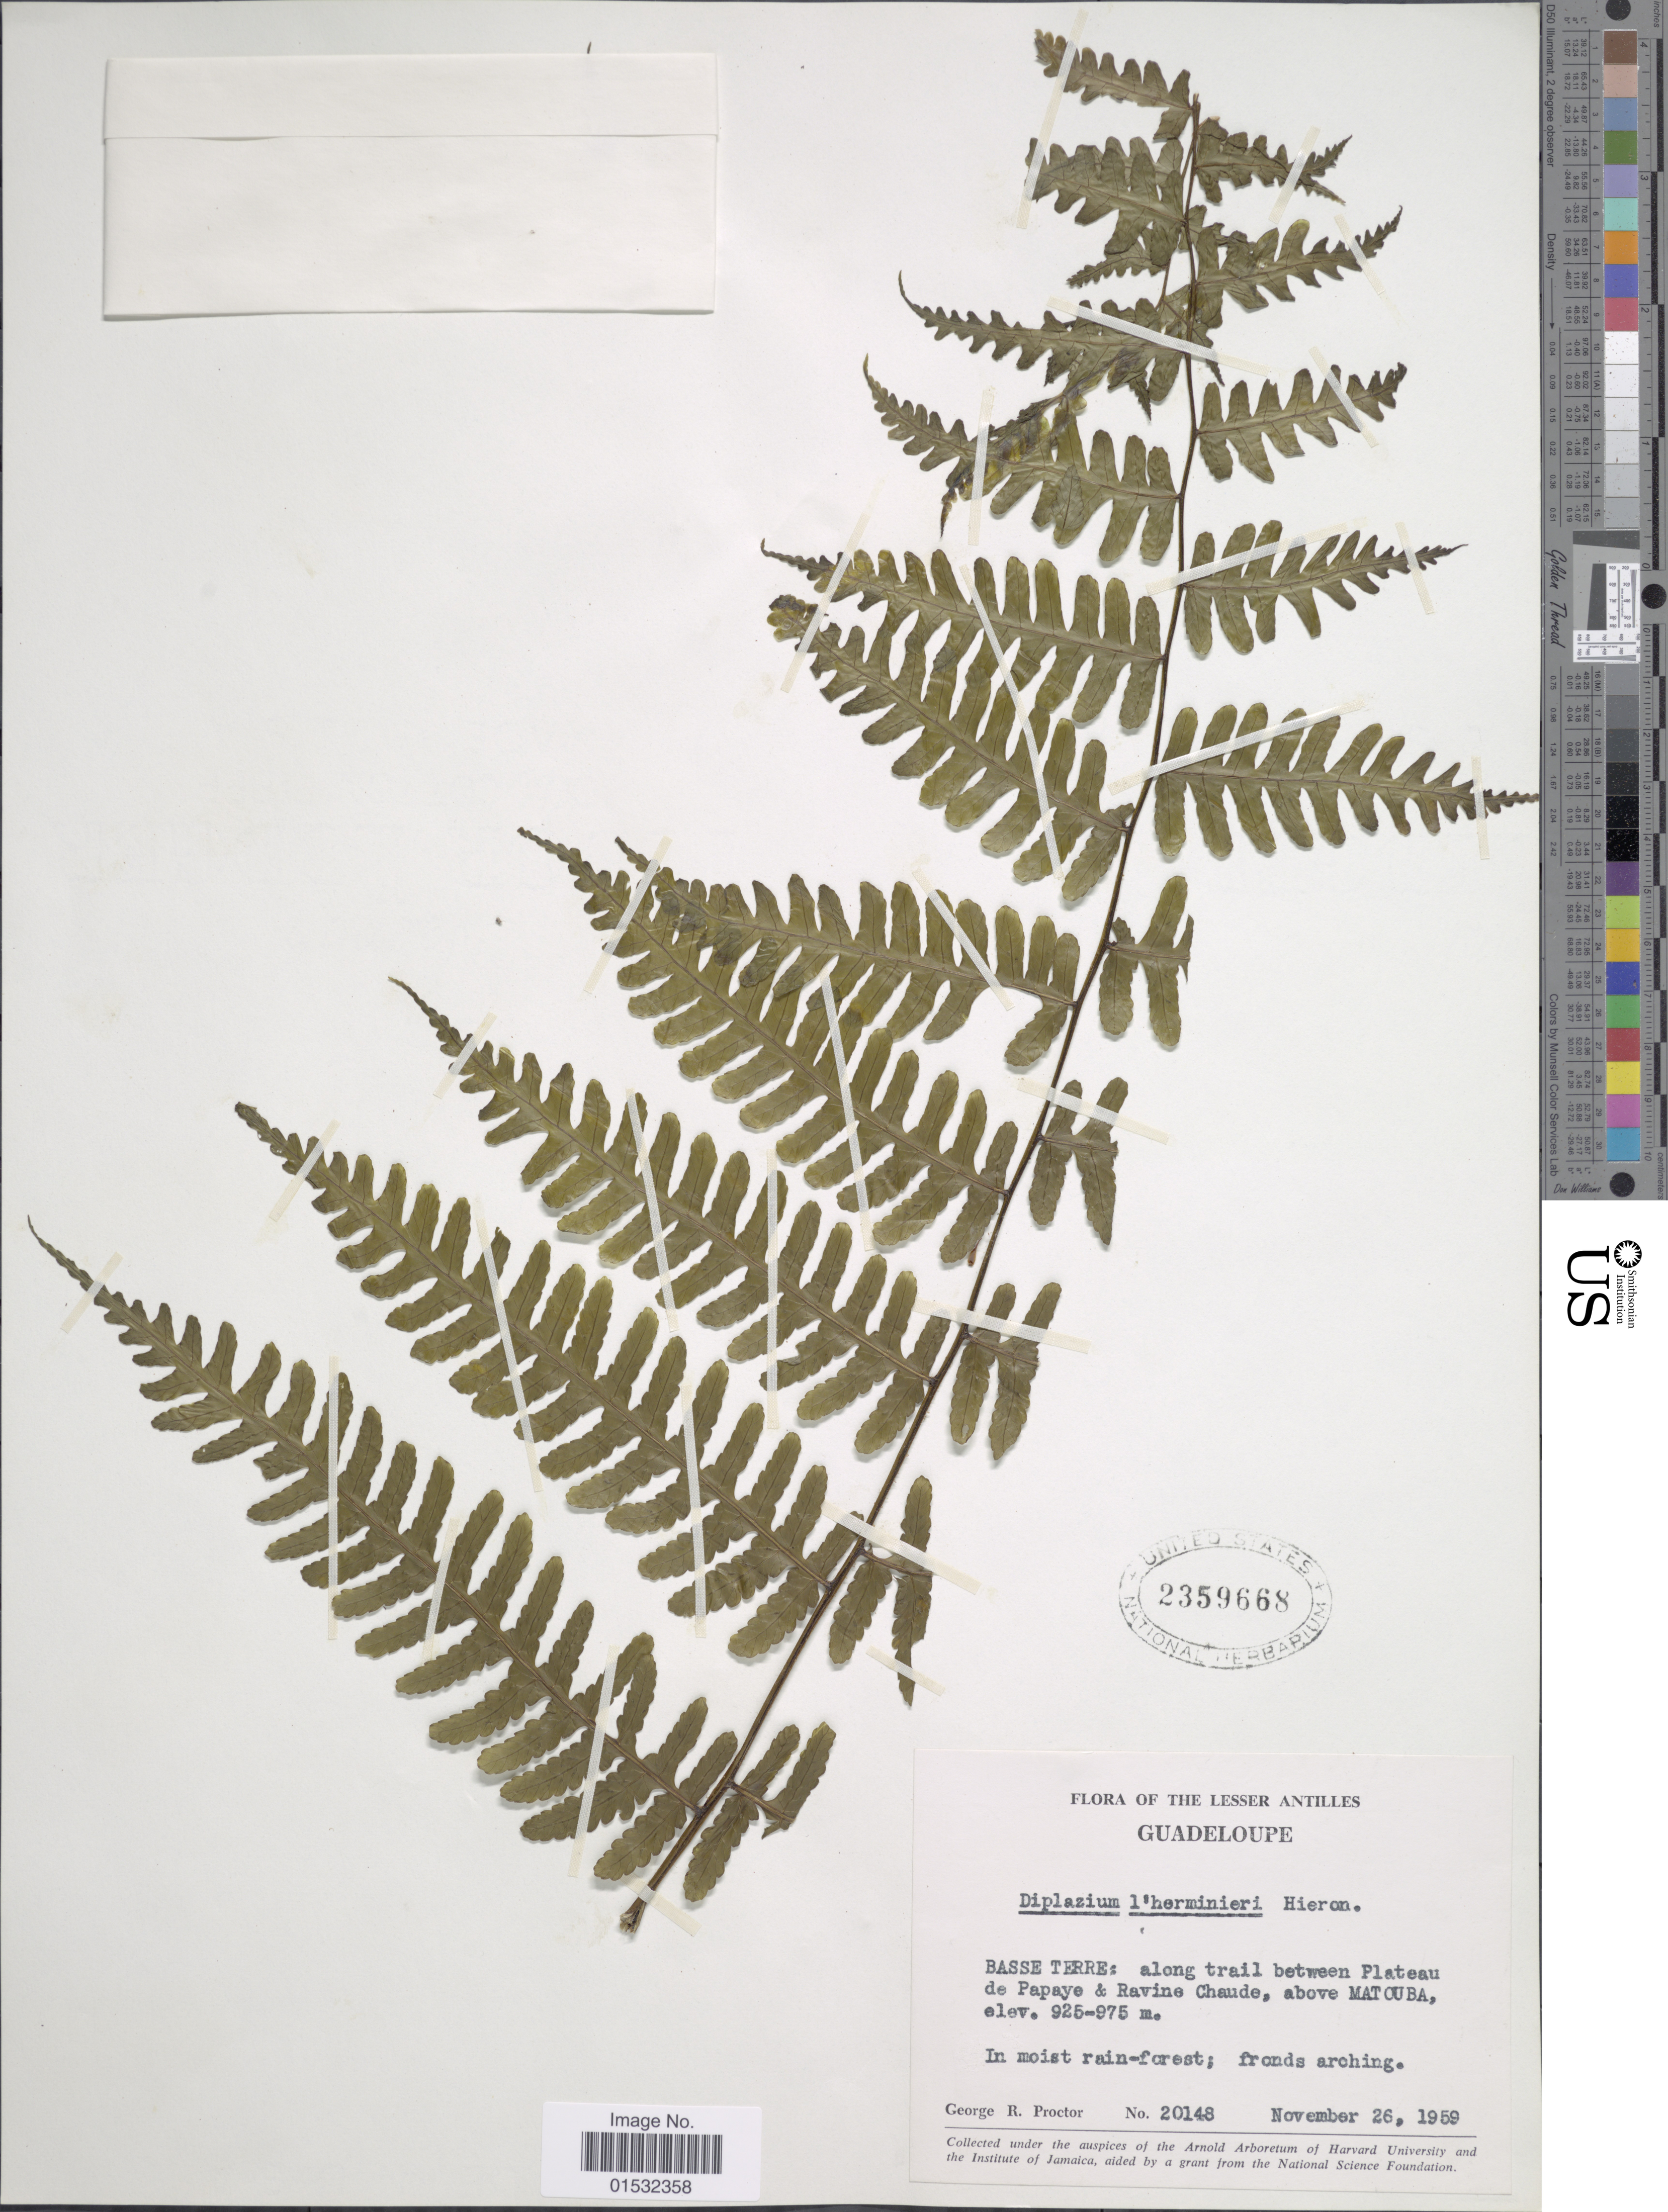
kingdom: Plantae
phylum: Tracheophyta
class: Polypodiopsida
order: Polypodiales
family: Athyriaceae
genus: Diplazium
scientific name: Diplazium lherminieri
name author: Fée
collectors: G. R. Proctor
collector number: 20148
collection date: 1959-11-26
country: Guadeloupe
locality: Lesser Antilles. Basse Terre: along trail between Plateau de Papaye & Ravine Chaude, above Matouba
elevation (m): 925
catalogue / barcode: US 2359668